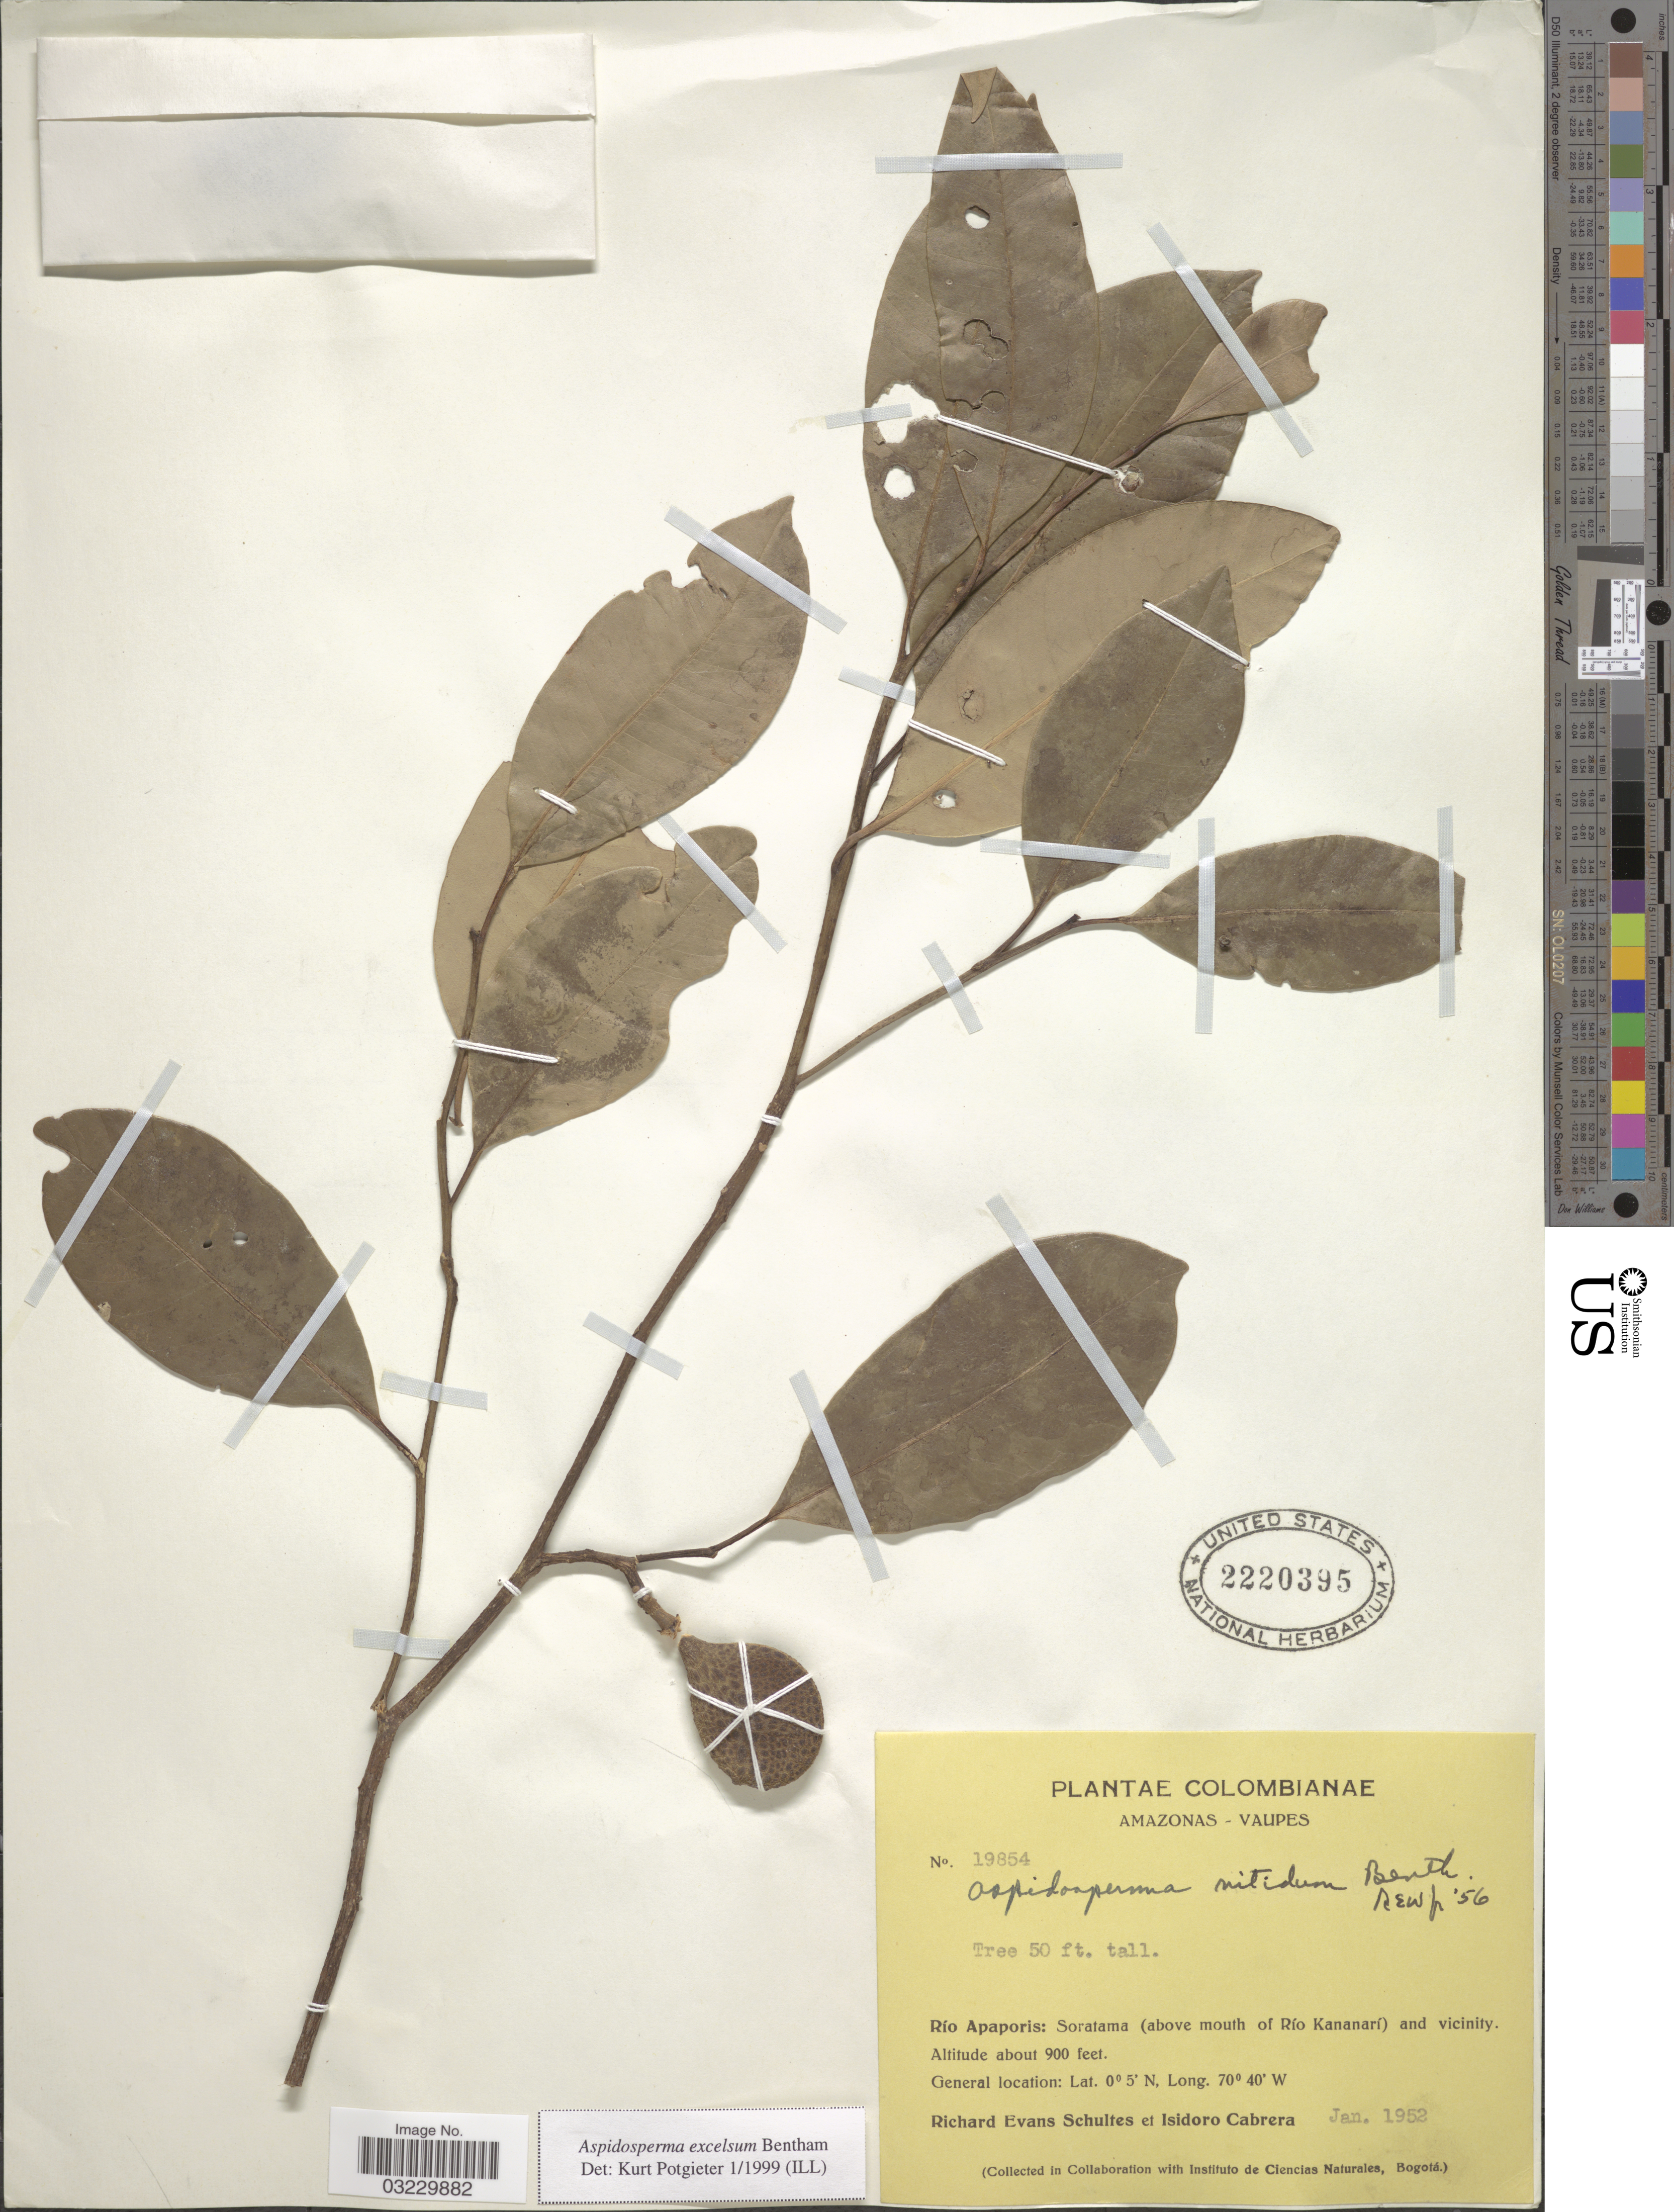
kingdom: Plantae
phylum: Tracheophyta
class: Magnoliopsida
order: Gentianales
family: Apocynaceae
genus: Aspidosperma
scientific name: Aspidosperma excelsum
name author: Benth.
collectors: R. E. Schultes & I. Cabrera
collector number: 19854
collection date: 1952-01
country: Colombia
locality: Amazonas-Vaupes. Río Apaporis: Soratama (above mouth of Río Kananarí) and vicinity.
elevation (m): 274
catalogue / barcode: US 2220395